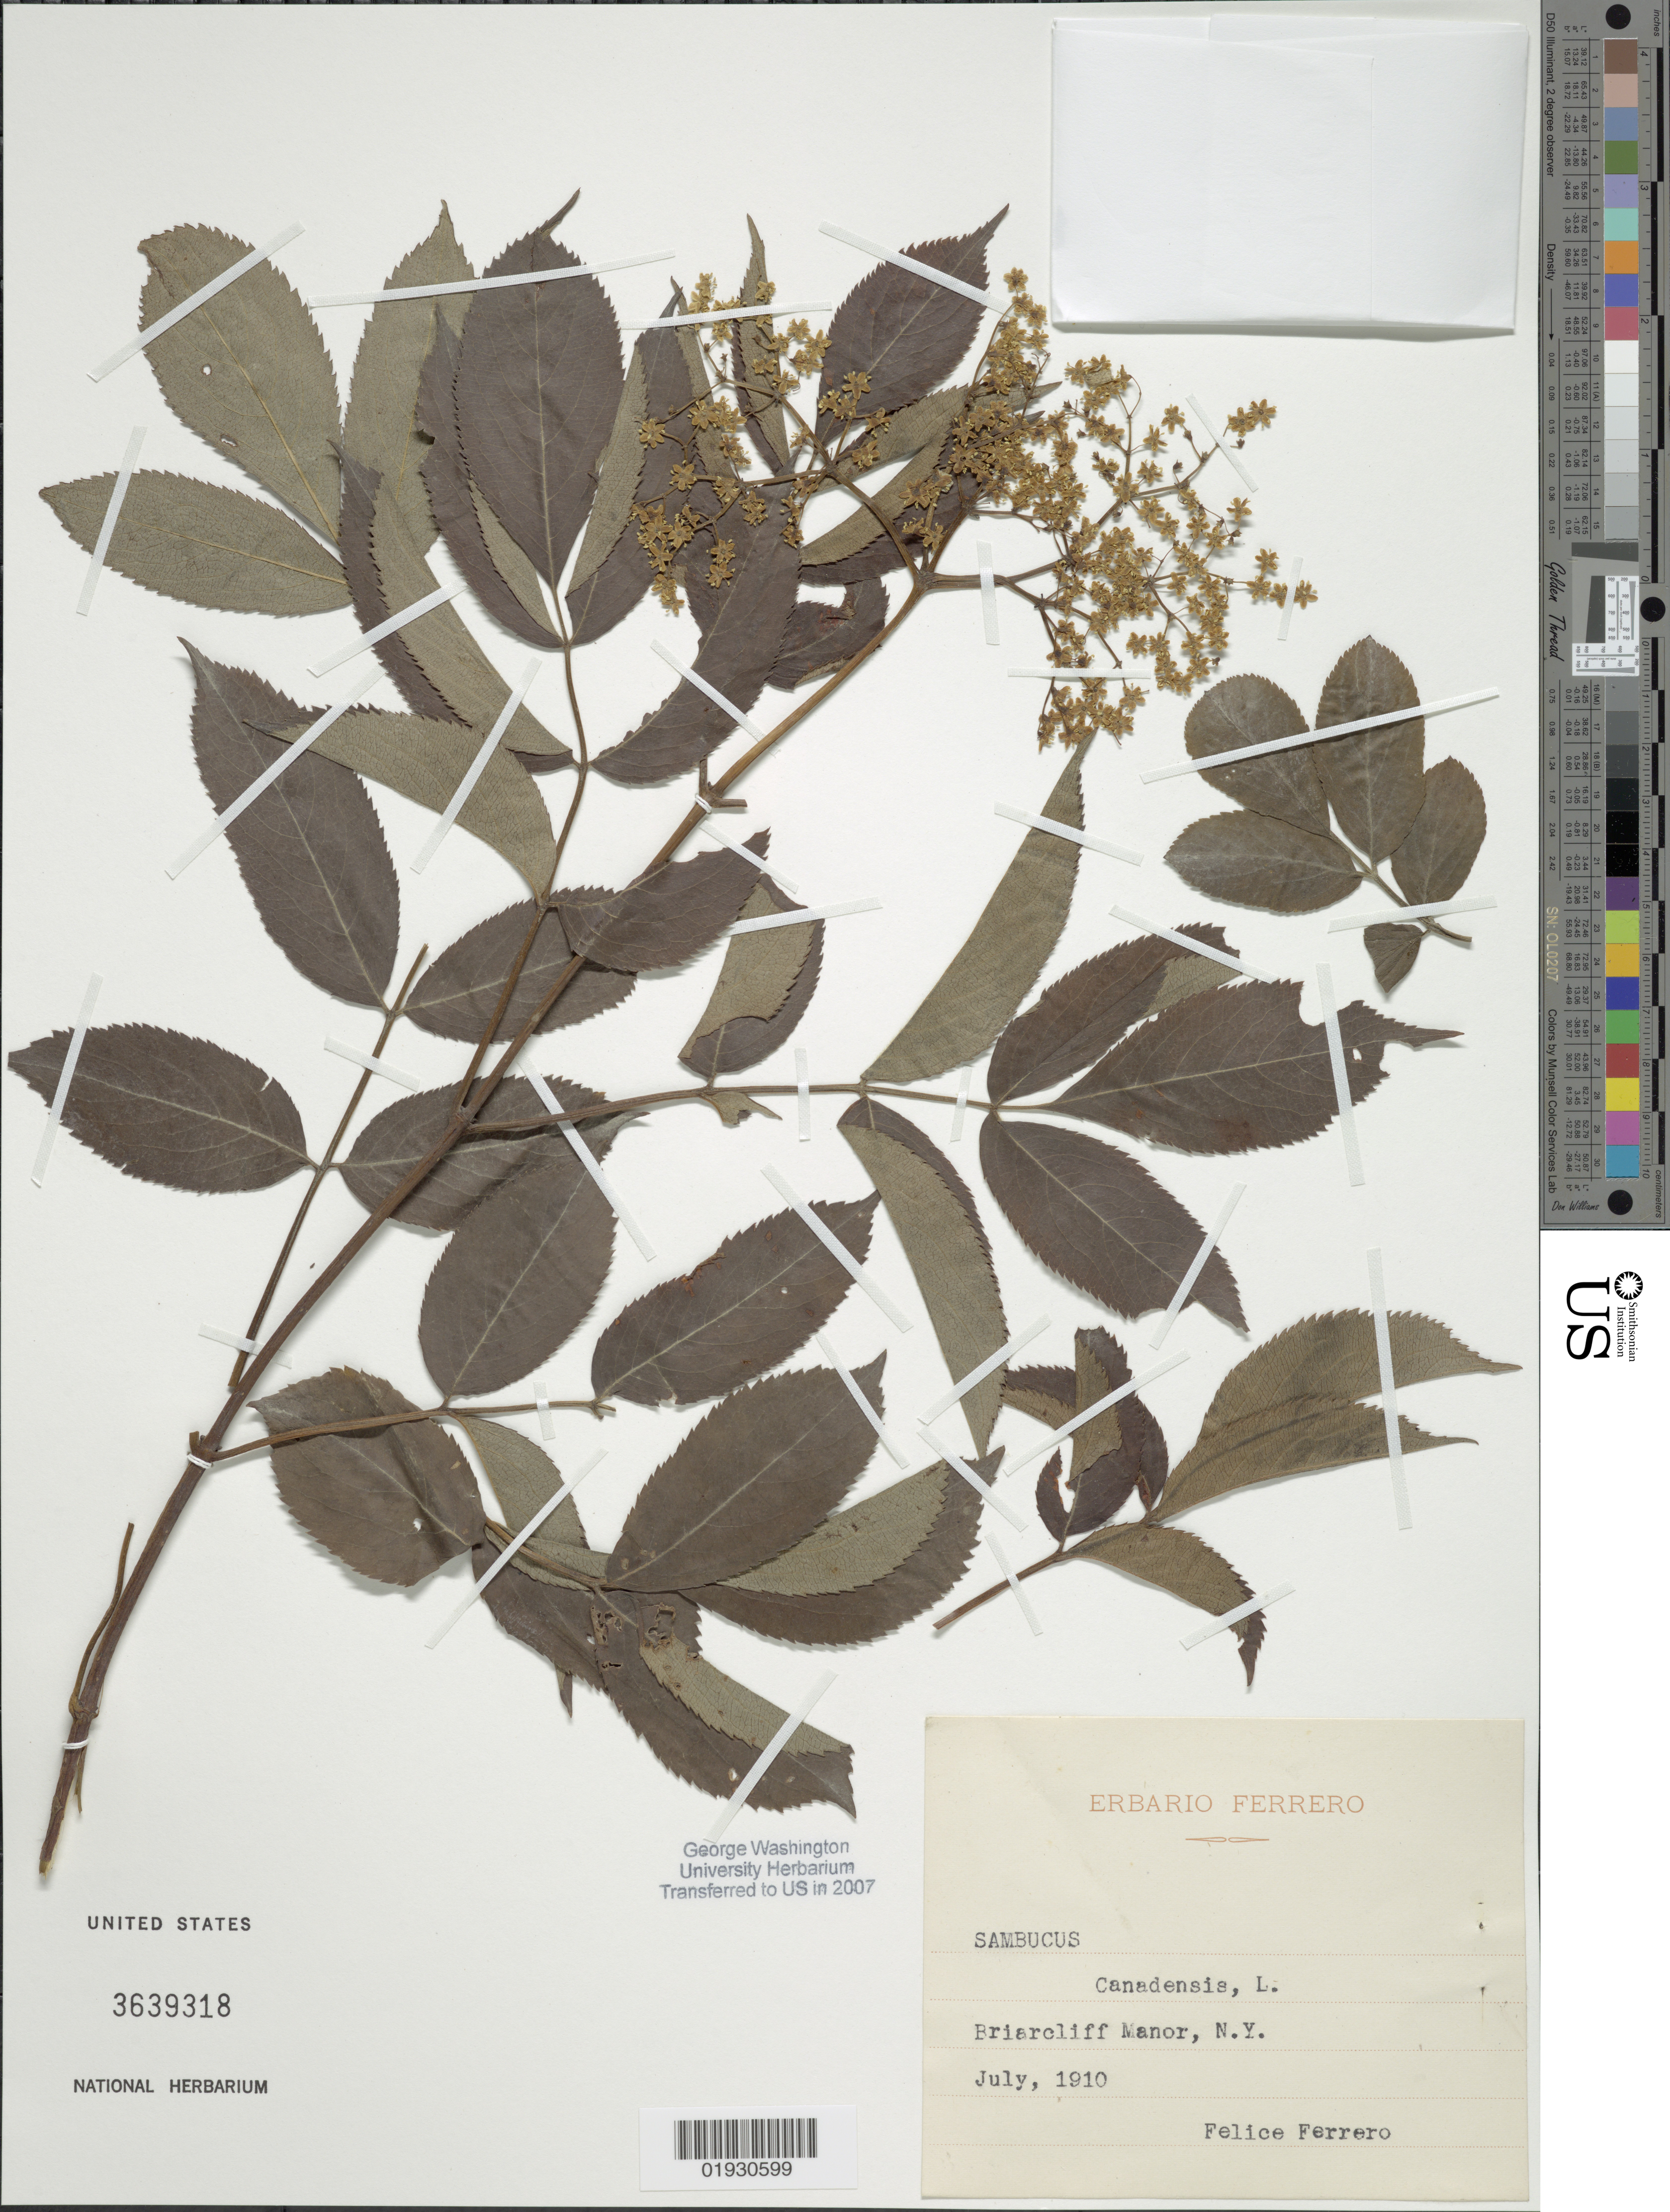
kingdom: Plantae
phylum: Tracheophyta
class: Magnoliopsida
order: Dipsacales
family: Viburnaceae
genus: Sambucus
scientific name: Sambucus canadensis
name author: L.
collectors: F. Ferrero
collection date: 1910-07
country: United States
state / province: New York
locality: Briarcliff Manor.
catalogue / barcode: US 3639318